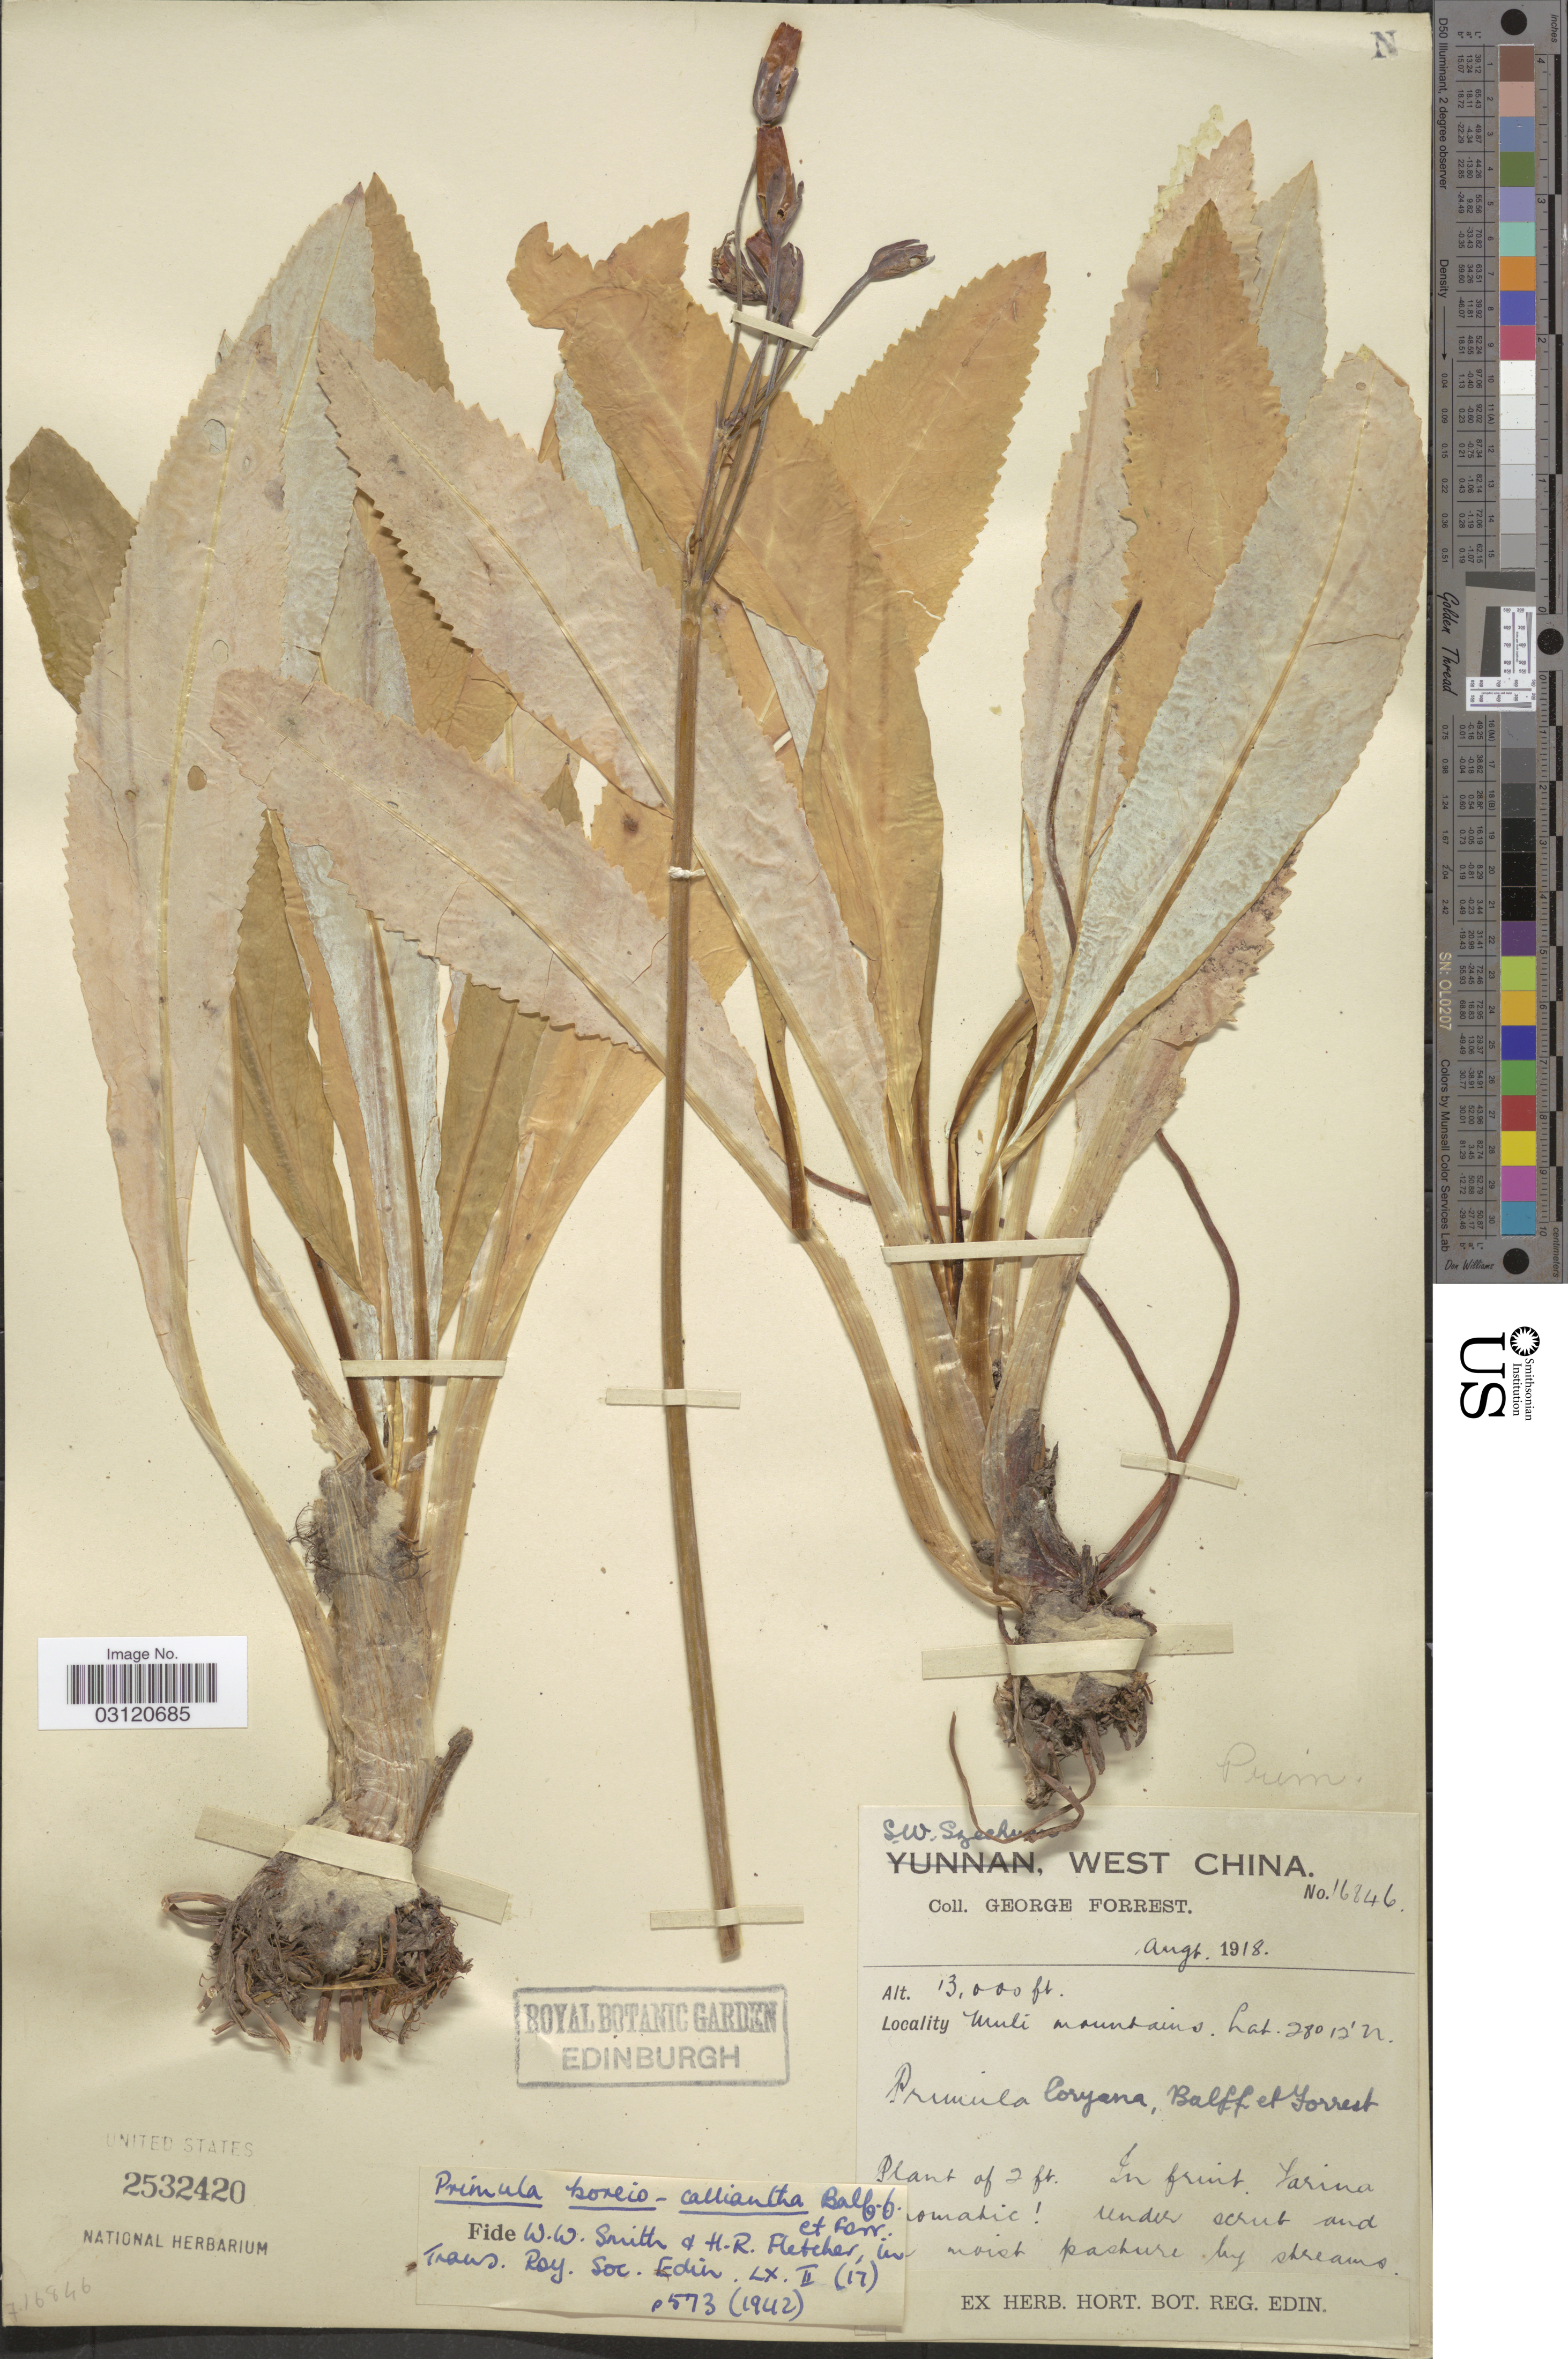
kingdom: Plantae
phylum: Tracheophyta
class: Magnoliopsida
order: Ericales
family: Primulaceae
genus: Primula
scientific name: Primula boreiocalliantha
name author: Balf. f. & Forrest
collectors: G. Forrest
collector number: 16846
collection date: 1918-08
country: China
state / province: Sichuan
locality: S.W. Szechuan, West China. Muli mountains.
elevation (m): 3962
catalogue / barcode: US 2532420